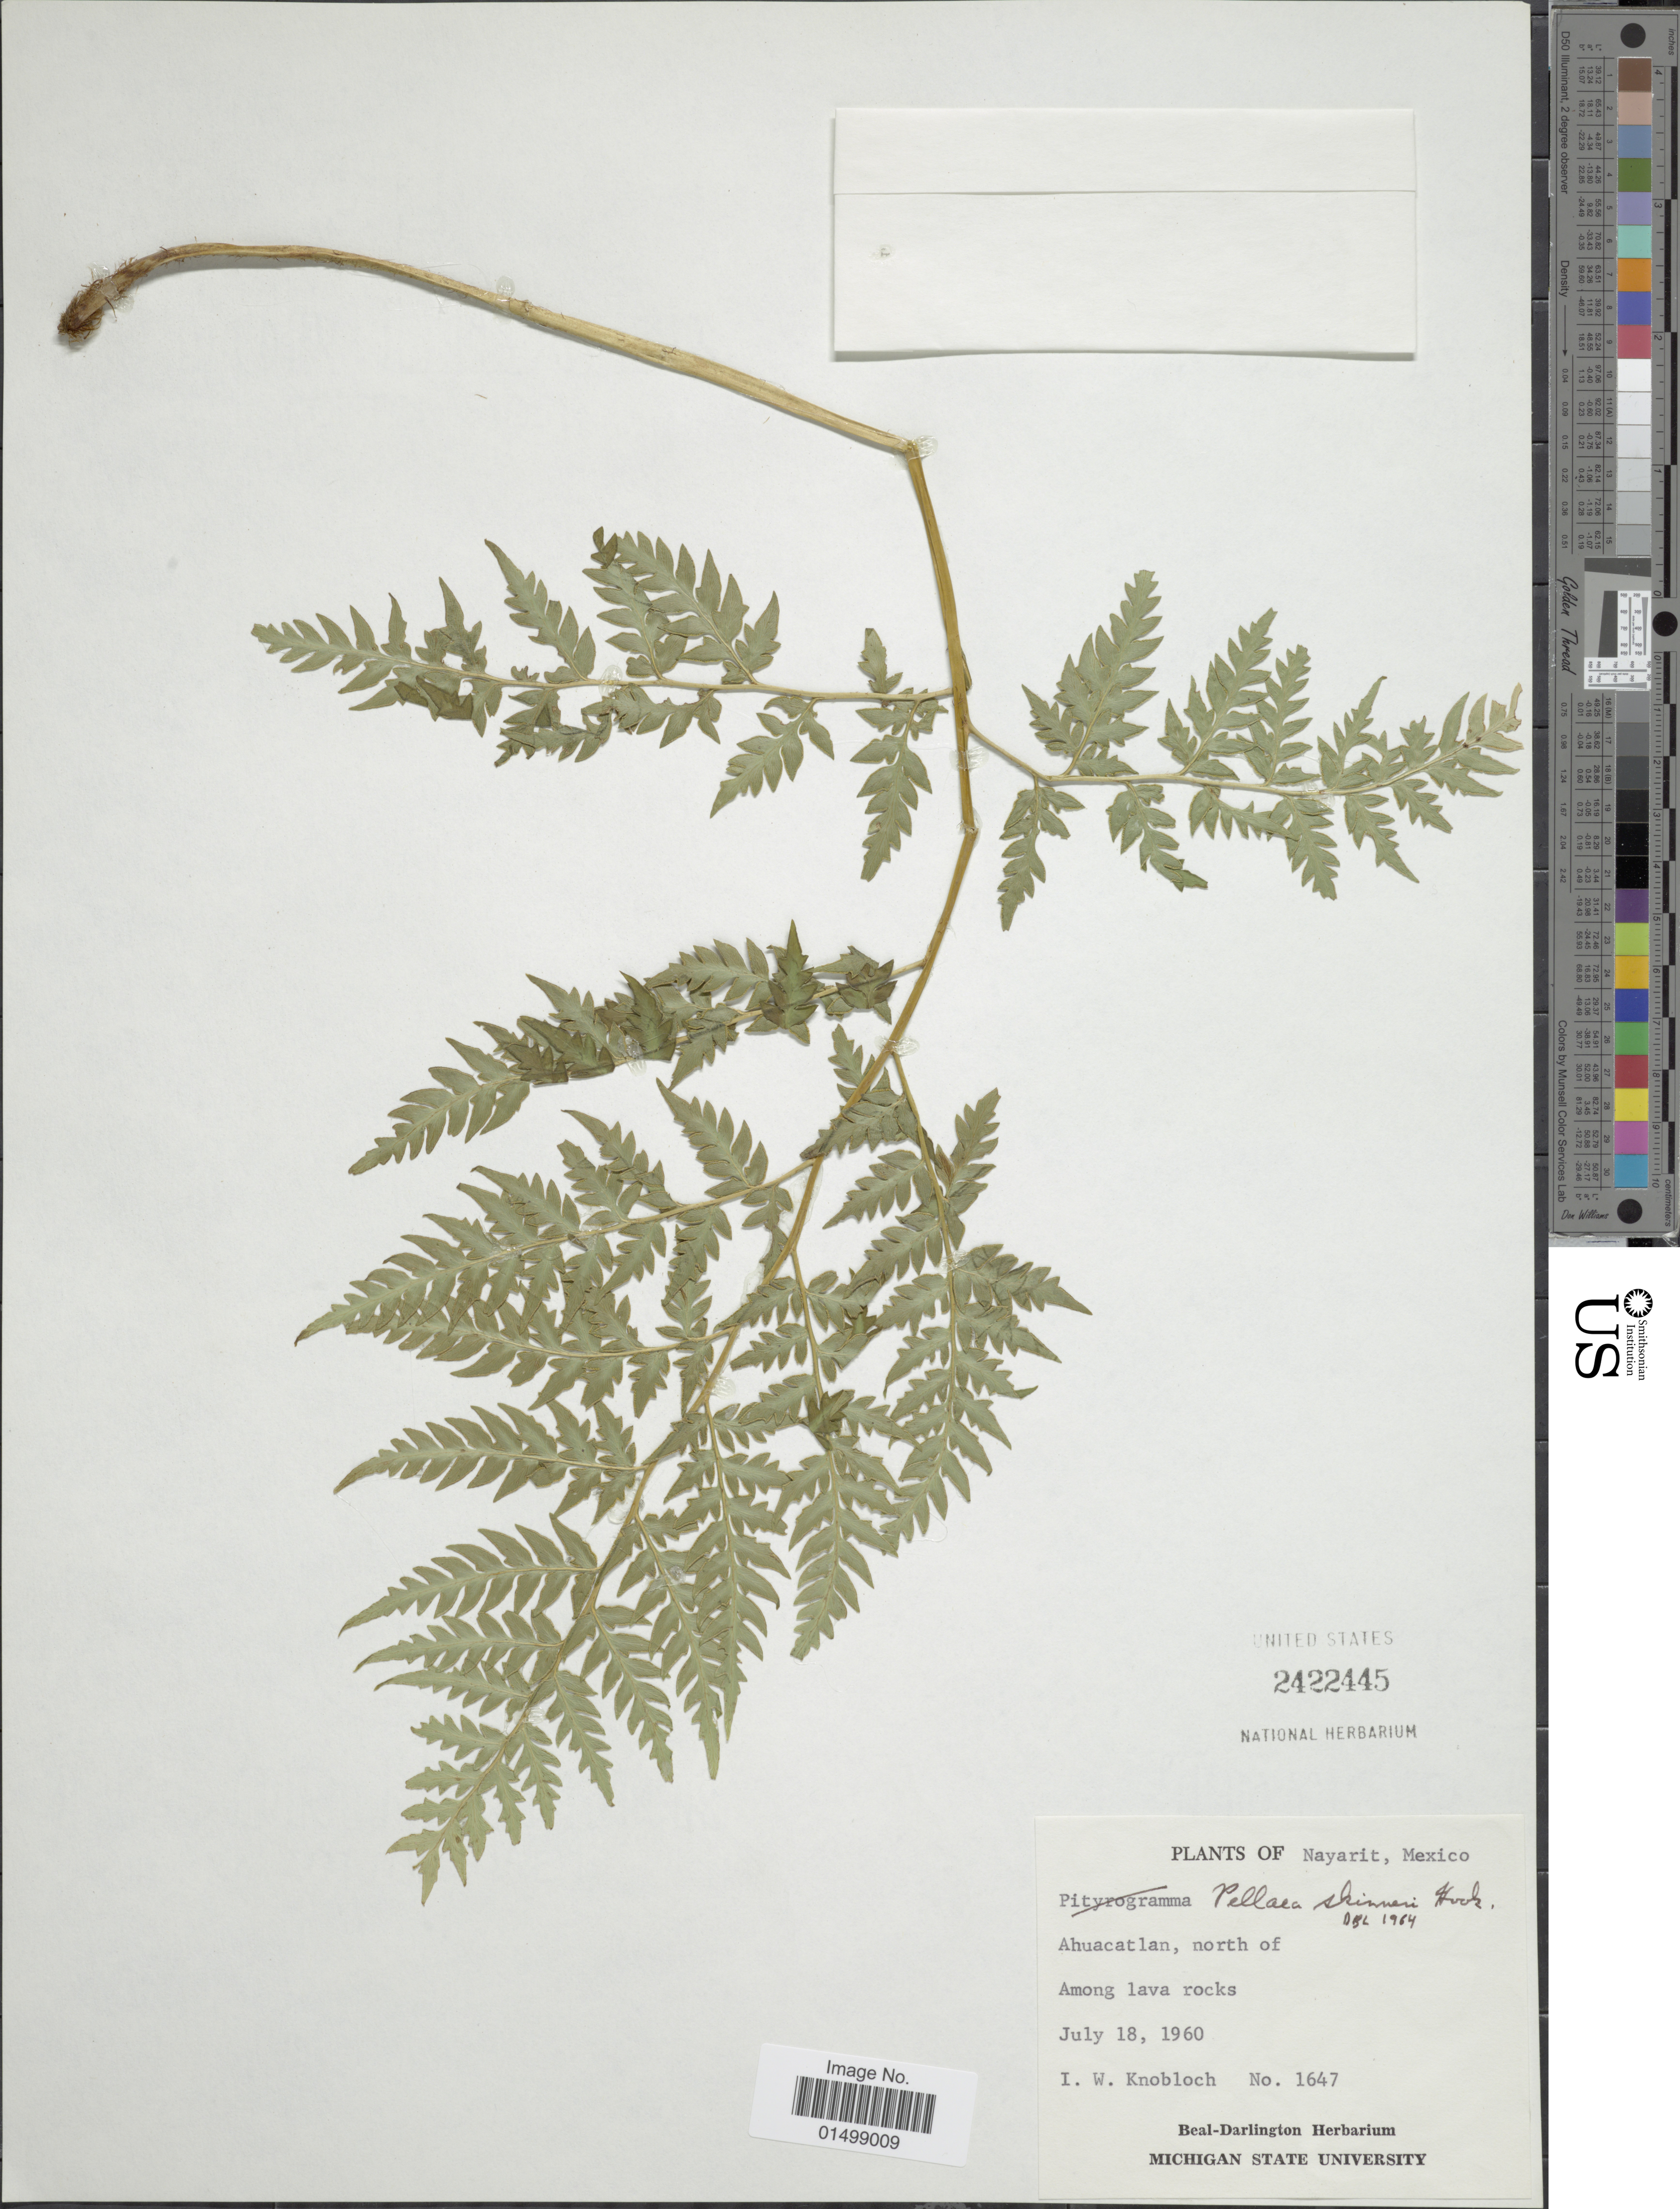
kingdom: Plantae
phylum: Tracheophyta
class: Polypodiopsida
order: Polypodiales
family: Pteridaceae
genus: Cheilanthes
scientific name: Cheilanthes skinneri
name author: (Hook.) T. Moore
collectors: I. W. Knobloch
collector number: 1647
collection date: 1960-07-18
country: Mexico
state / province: Nayarit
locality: Nayarit, Mexico. Ahuacatlan, north of. Among lava rocks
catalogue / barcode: US 2422445